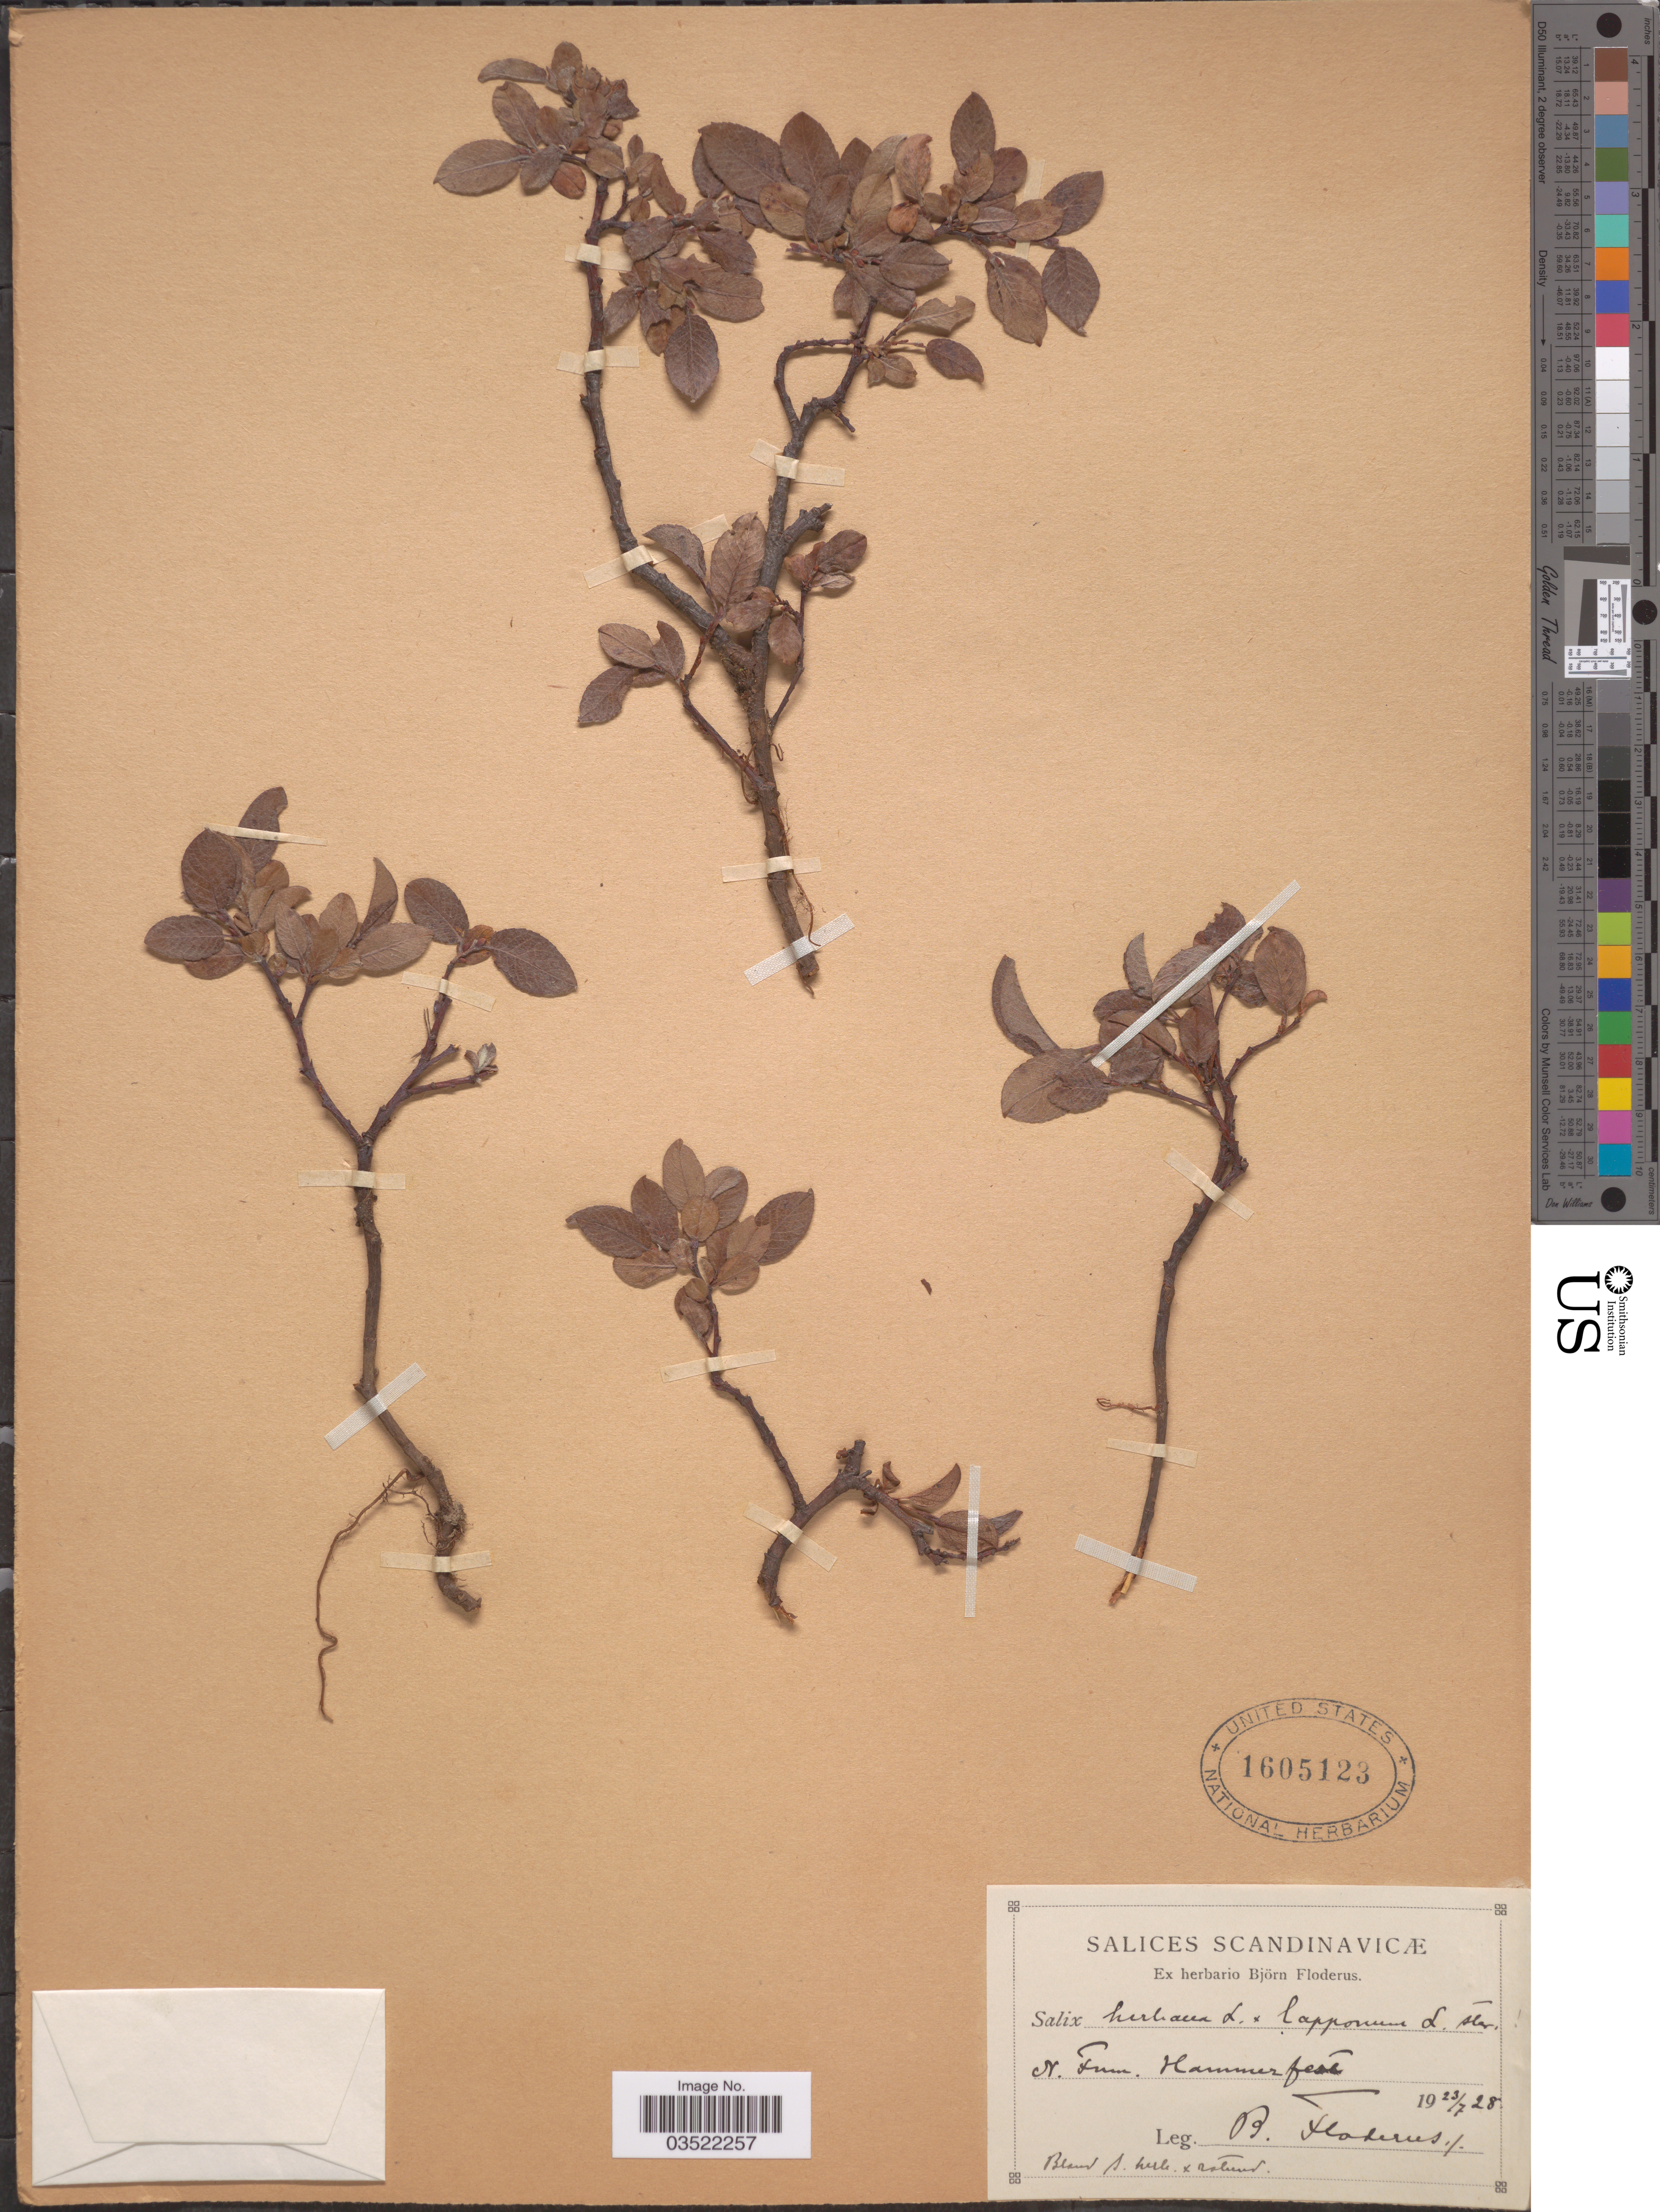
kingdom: Plantae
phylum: Tracheophyta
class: Magnoliopsida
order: Malpighiales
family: Salicaceae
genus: Salix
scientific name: Salix herbacea x S. lapponum L.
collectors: B. G. O. Floderus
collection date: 1928-07-23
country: Norway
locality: Scandinavicæ. N. Fum. Hammerfest.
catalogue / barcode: US 1605123